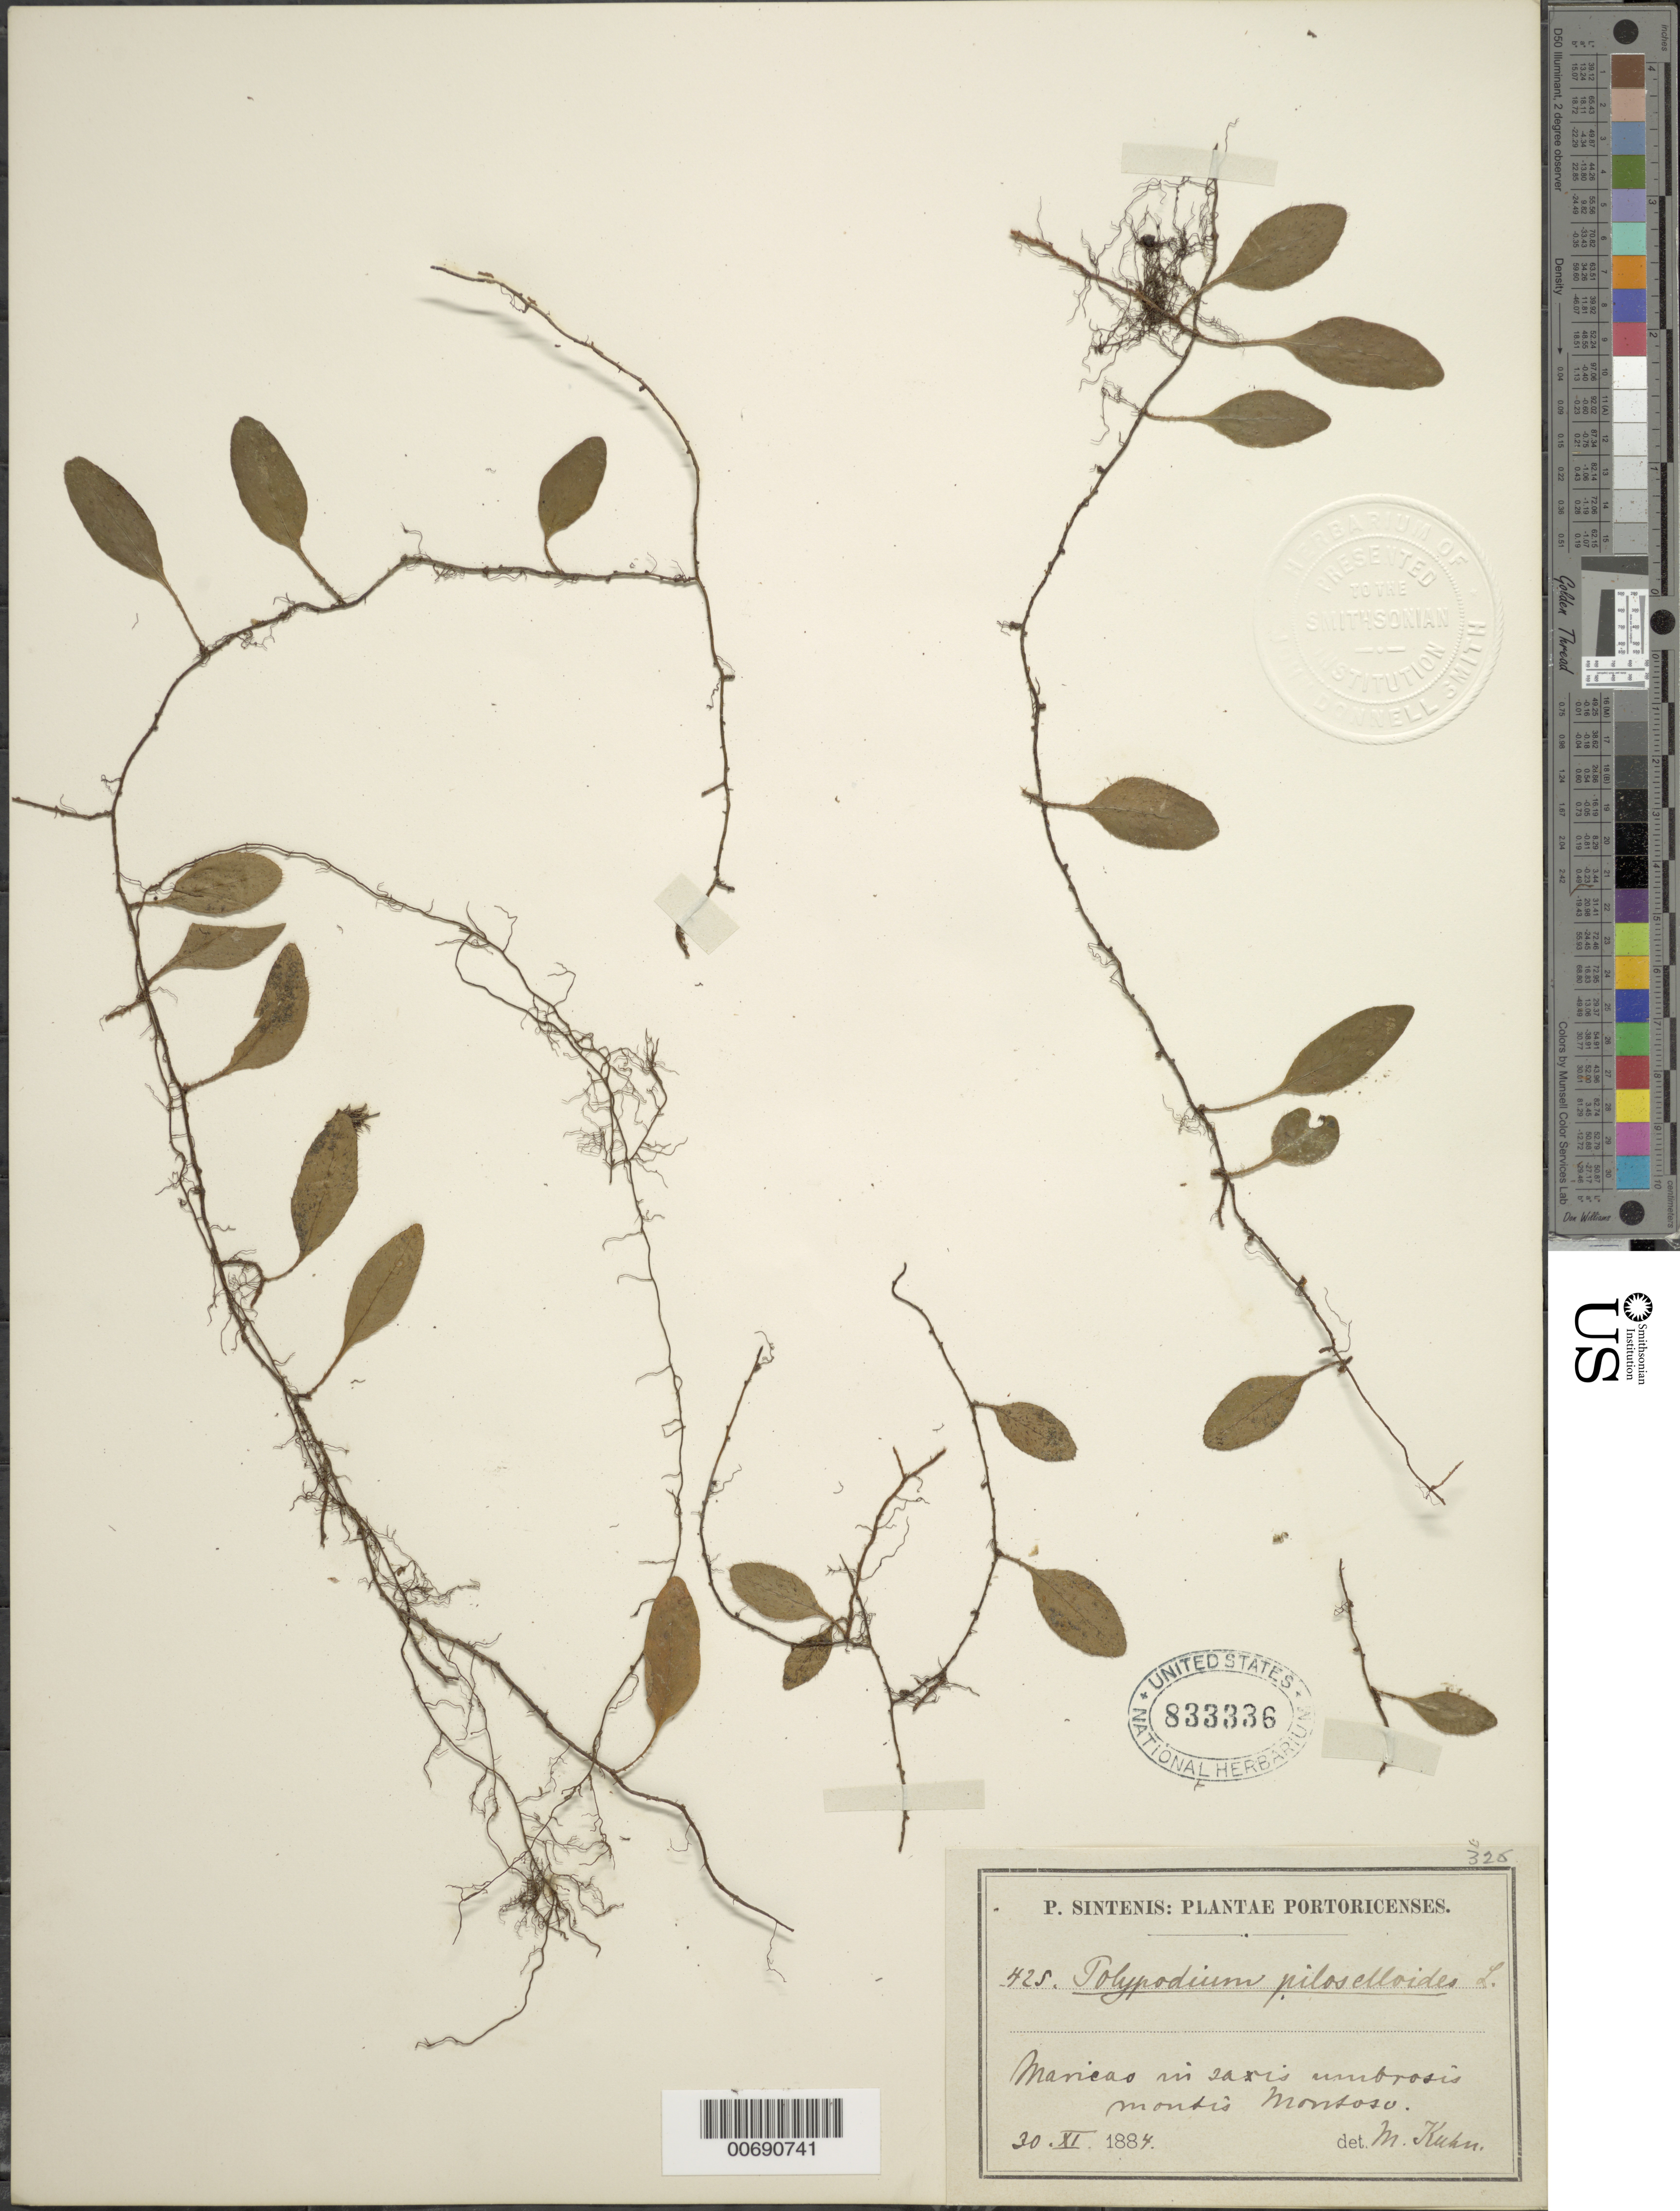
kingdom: Plantae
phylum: Tracheophyta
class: Polypodiopsida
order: Polypodiales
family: Polypodiaceae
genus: Microgramma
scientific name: Microgramma piloselloides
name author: (L.) Copel.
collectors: P. Sintenis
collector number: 425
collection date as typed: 30 Nov 1884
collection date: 1884-11-30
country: Puerto Rico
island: Greater Antilles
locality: Maricao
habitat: in saxis umbrosis montis Montoso.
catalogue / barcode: US 833336